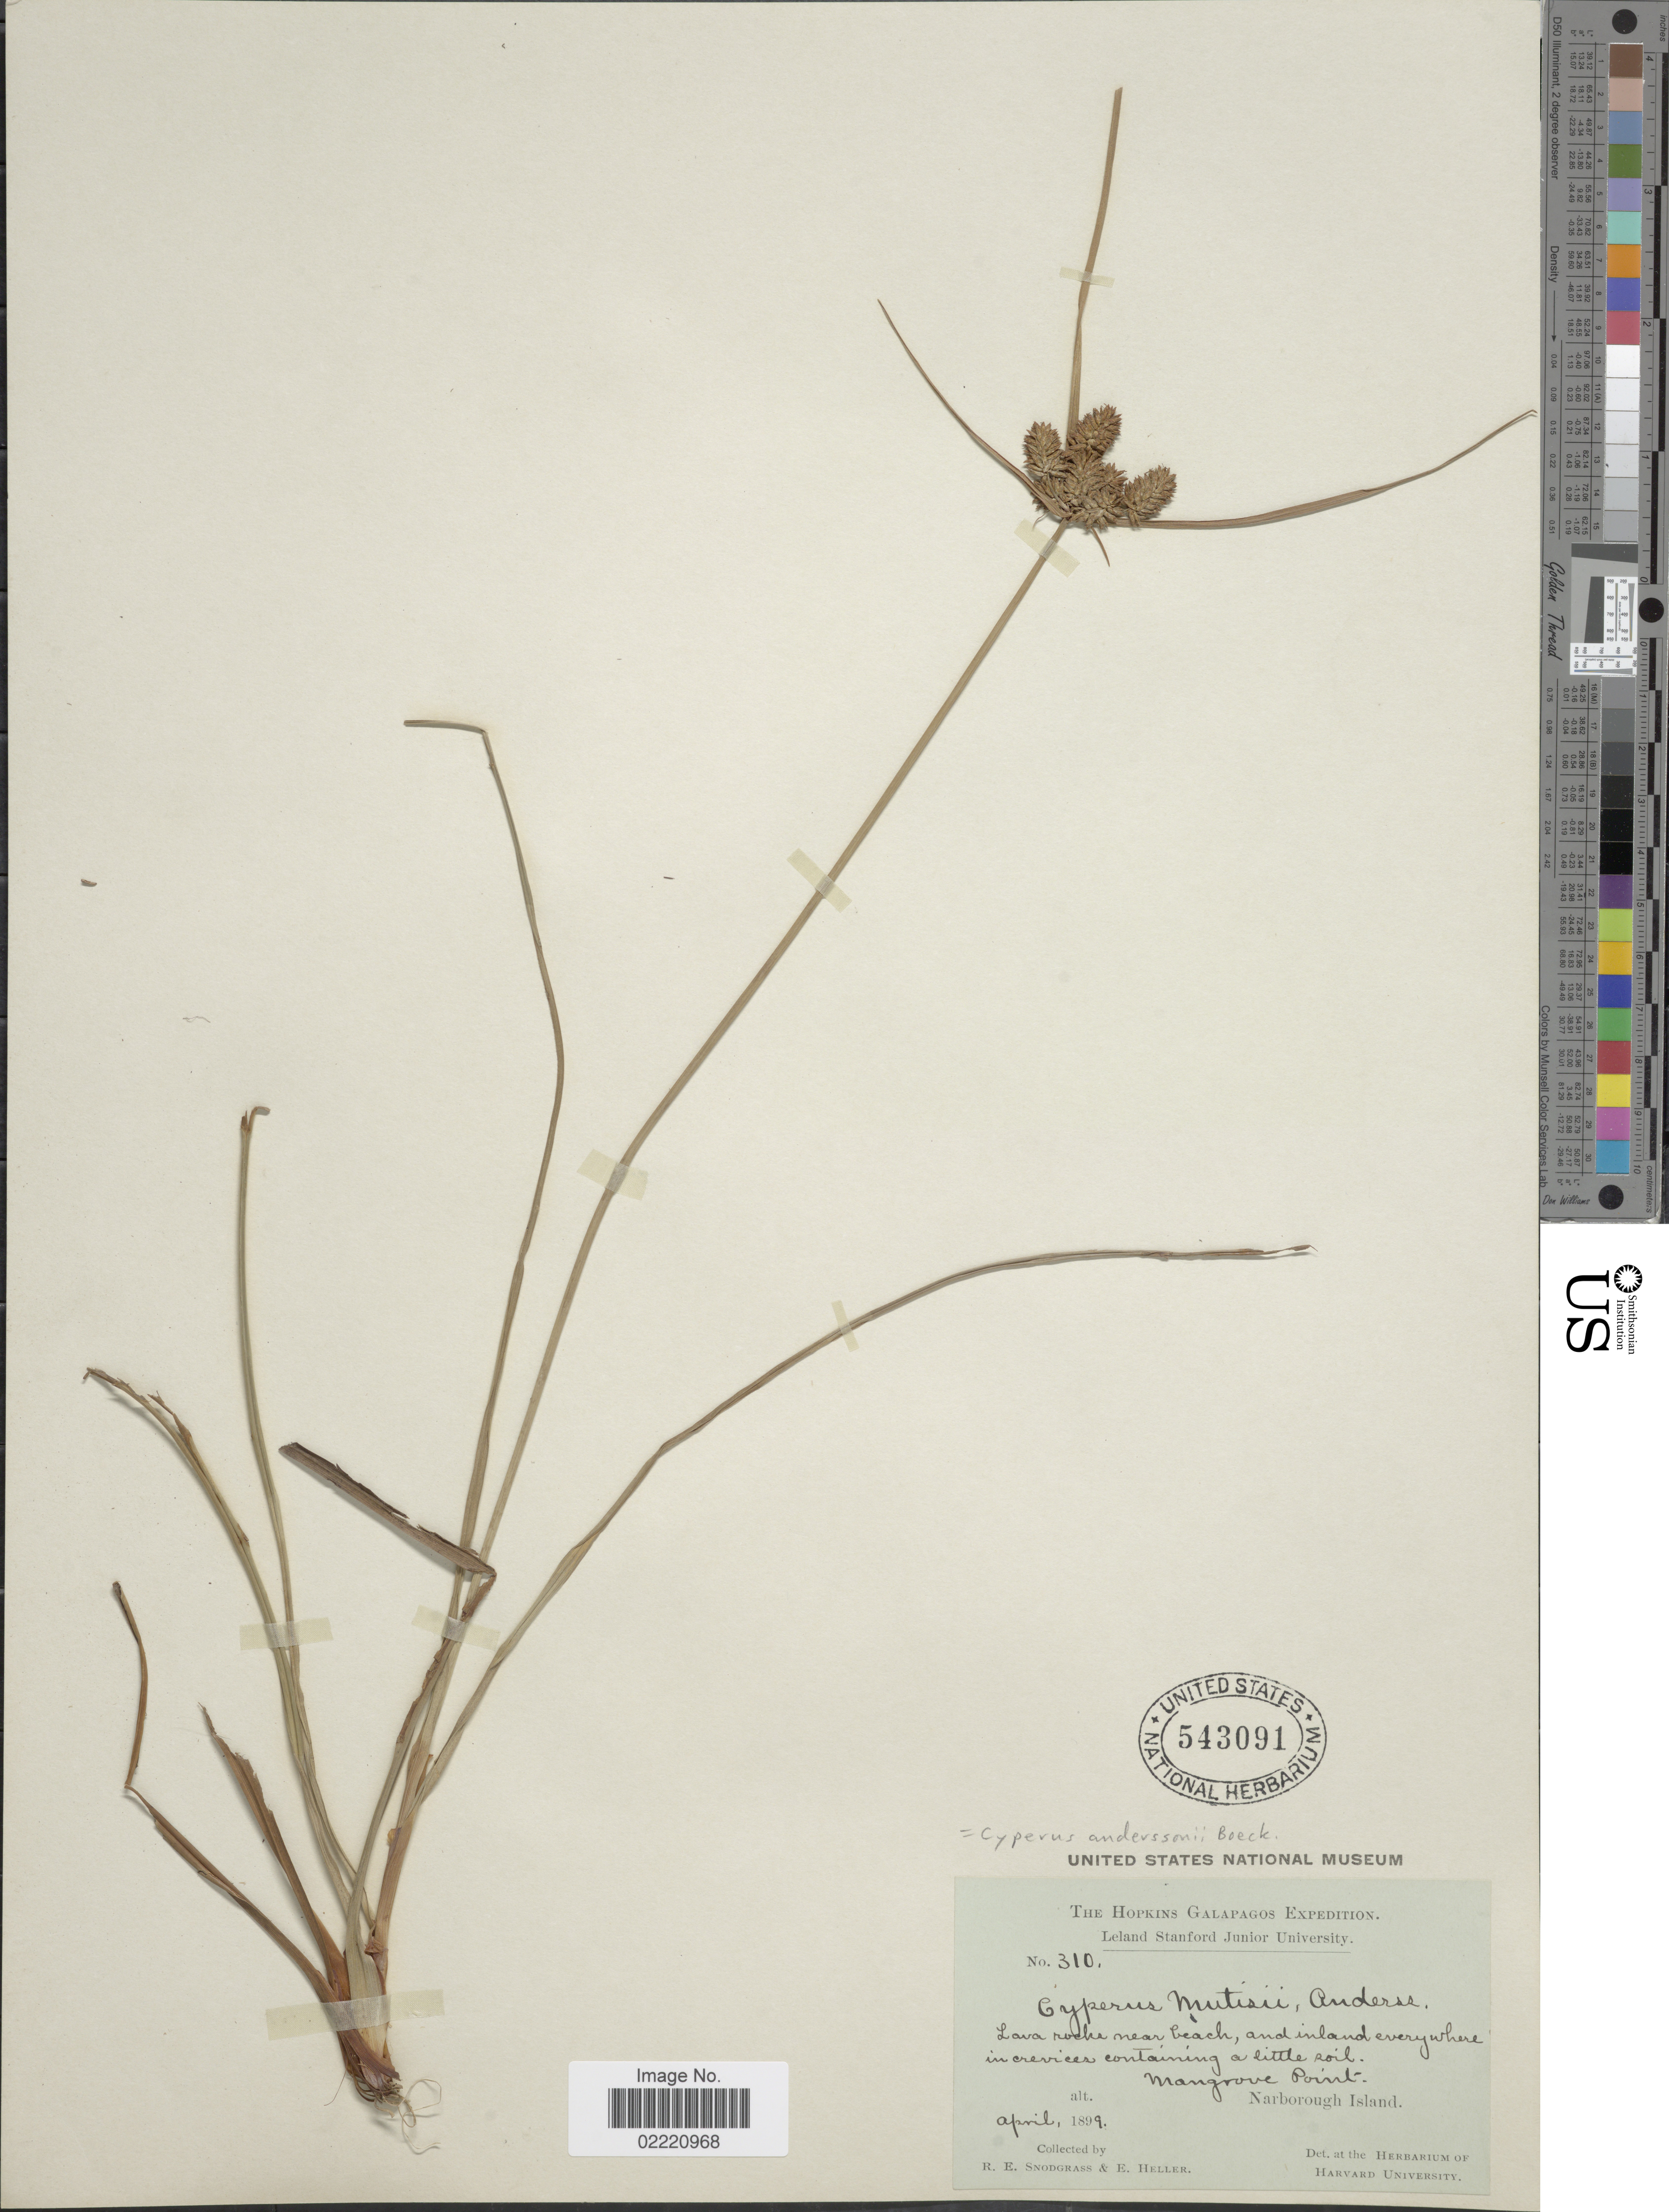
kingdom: Plantae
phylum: Tracheophyta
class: Liliopsida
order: Poales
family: Cyperaceae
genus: Cyperus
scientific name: Cyperus anderssonii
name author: Boeckeler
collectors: R. E. Snodgrass & E. Heller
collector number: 310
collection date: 1899-04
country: Ecuador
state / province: Colón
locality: The Hopkins Galapagos, lava rocks near beach, and inland everywhere in crevices containing a little soil, Mangrove Point, Narborough Island.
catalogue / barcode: US 543091